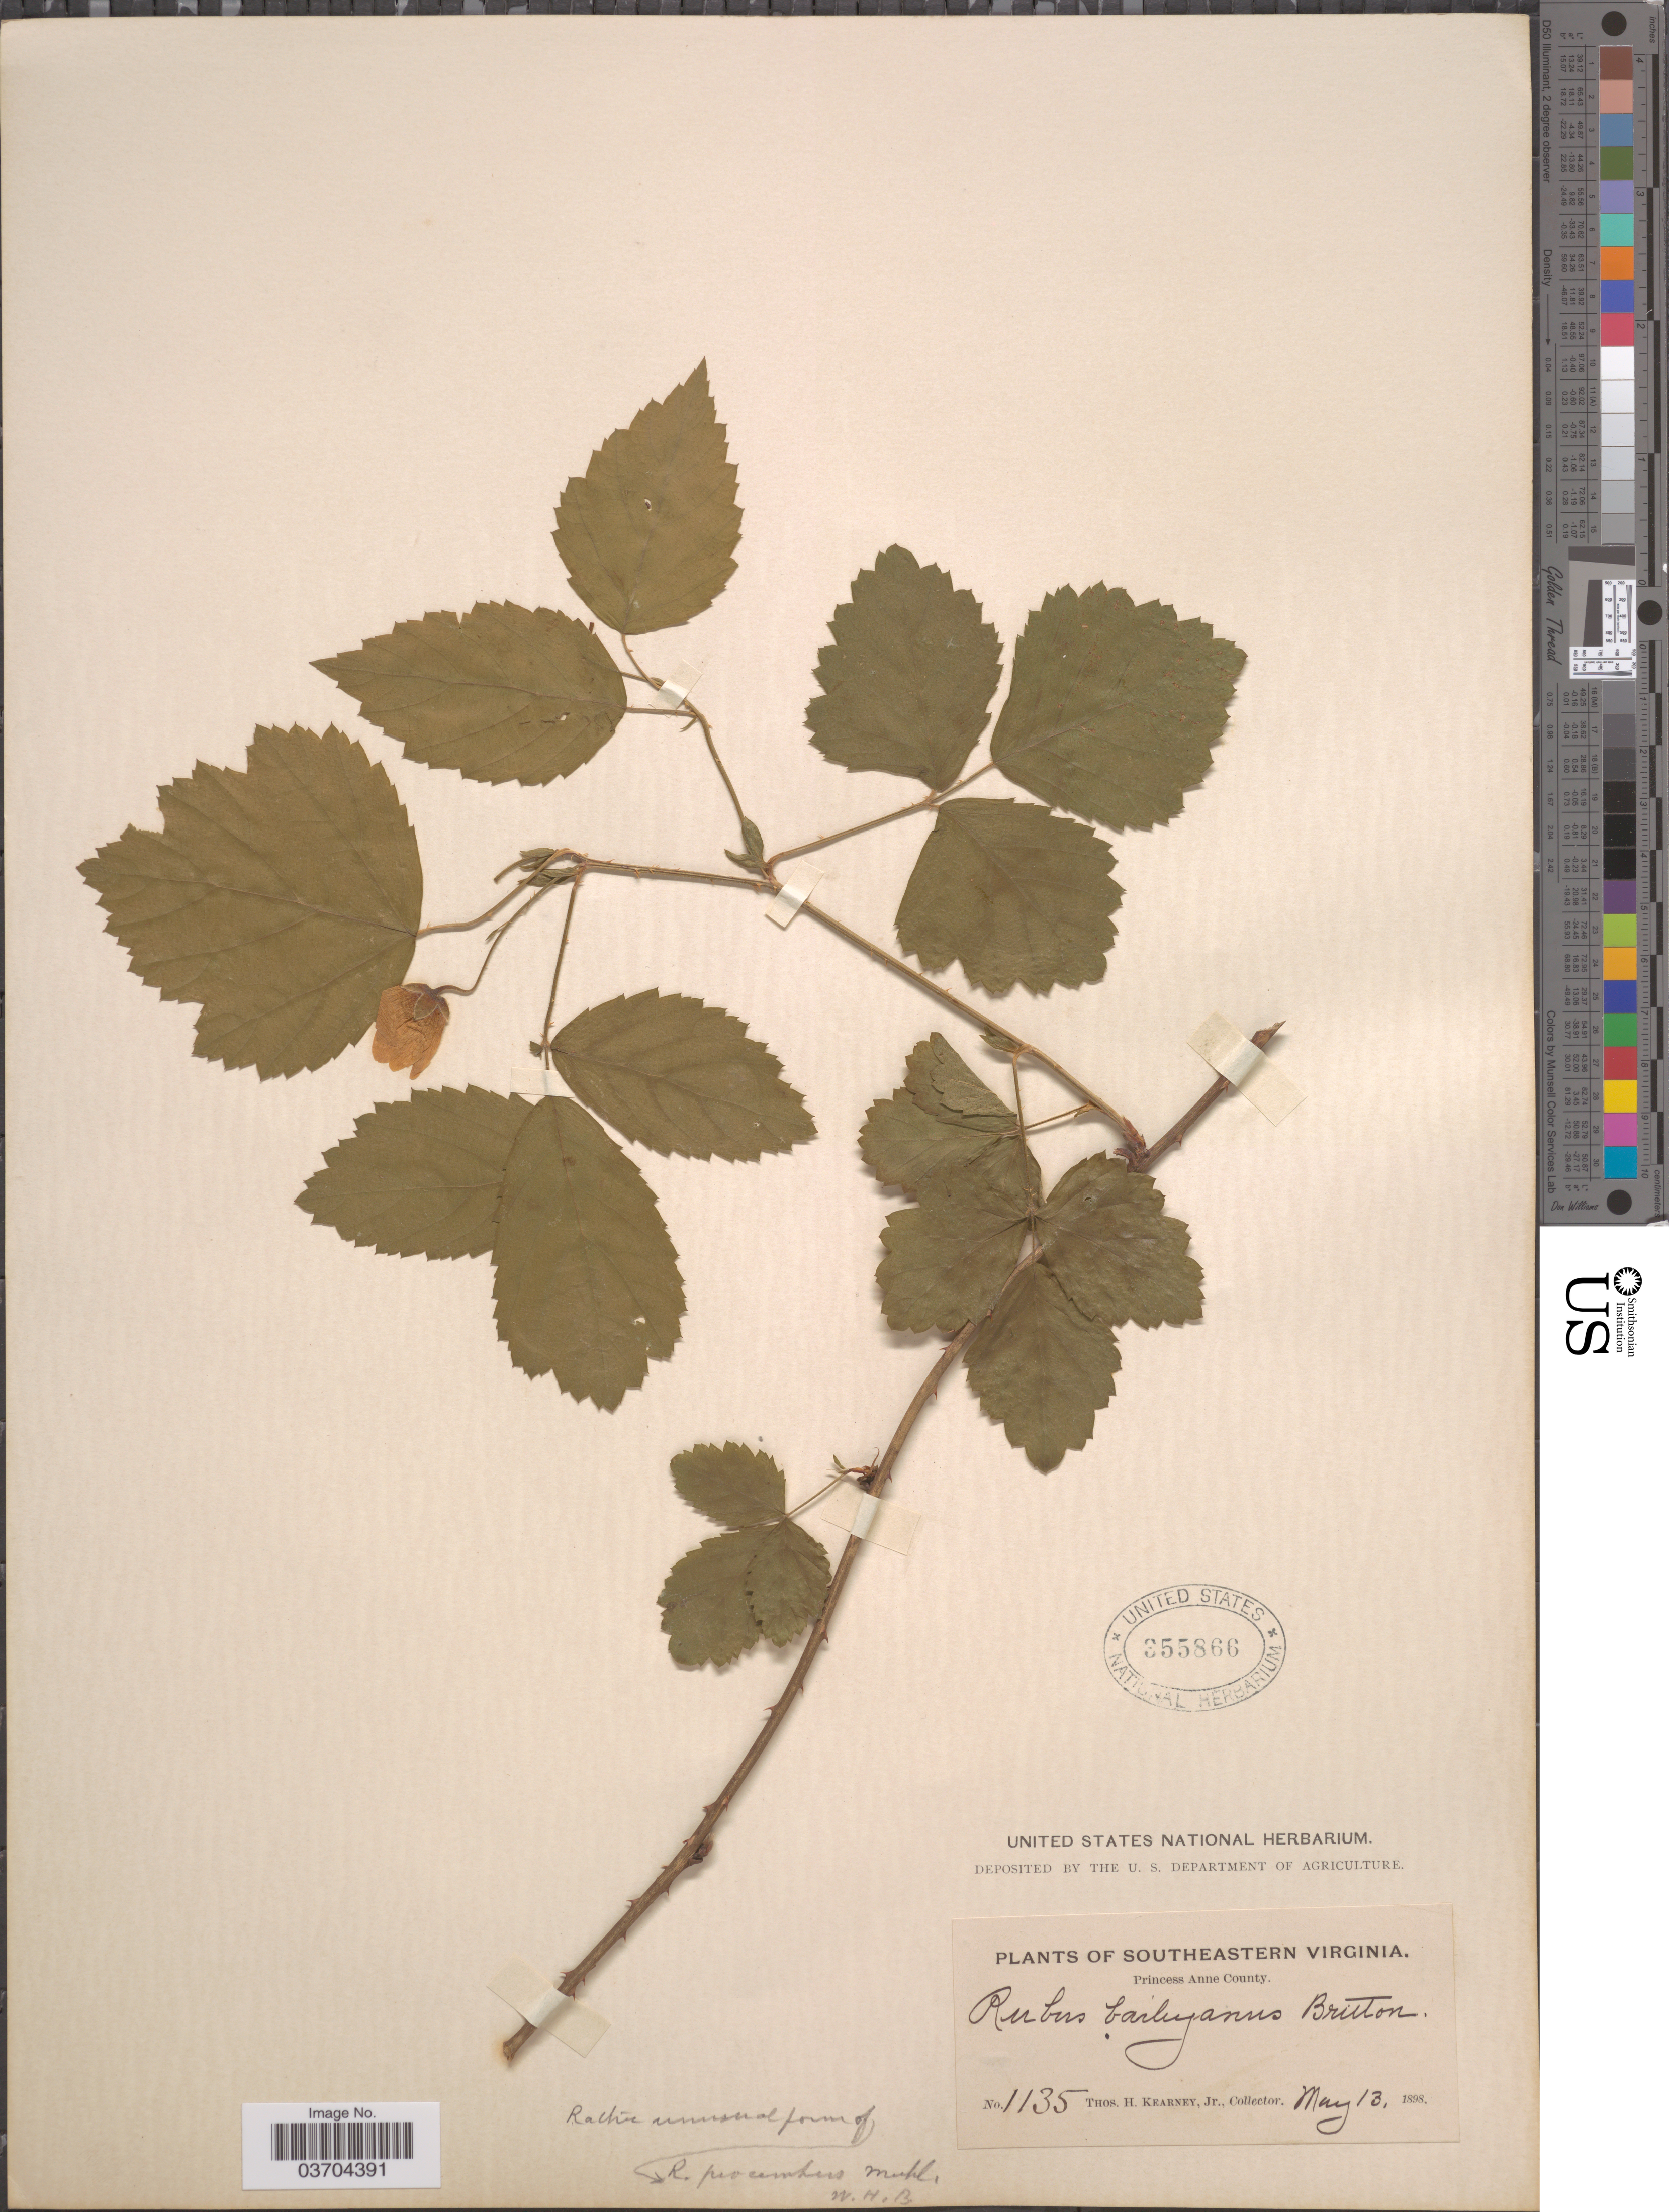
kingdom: Plantae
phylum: Tracheophyta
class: Magnoliopsida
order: Rosales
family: Rosaceae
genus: Rubus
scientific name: Rubus baileyanus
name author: Britton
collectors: T. H. Kearney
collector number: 1135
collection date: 1898-05-13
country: United States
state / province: Virginia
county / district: City of Virginia Beach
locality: Southeastern Virginia. Princess Anne County.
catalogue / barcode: US 355866